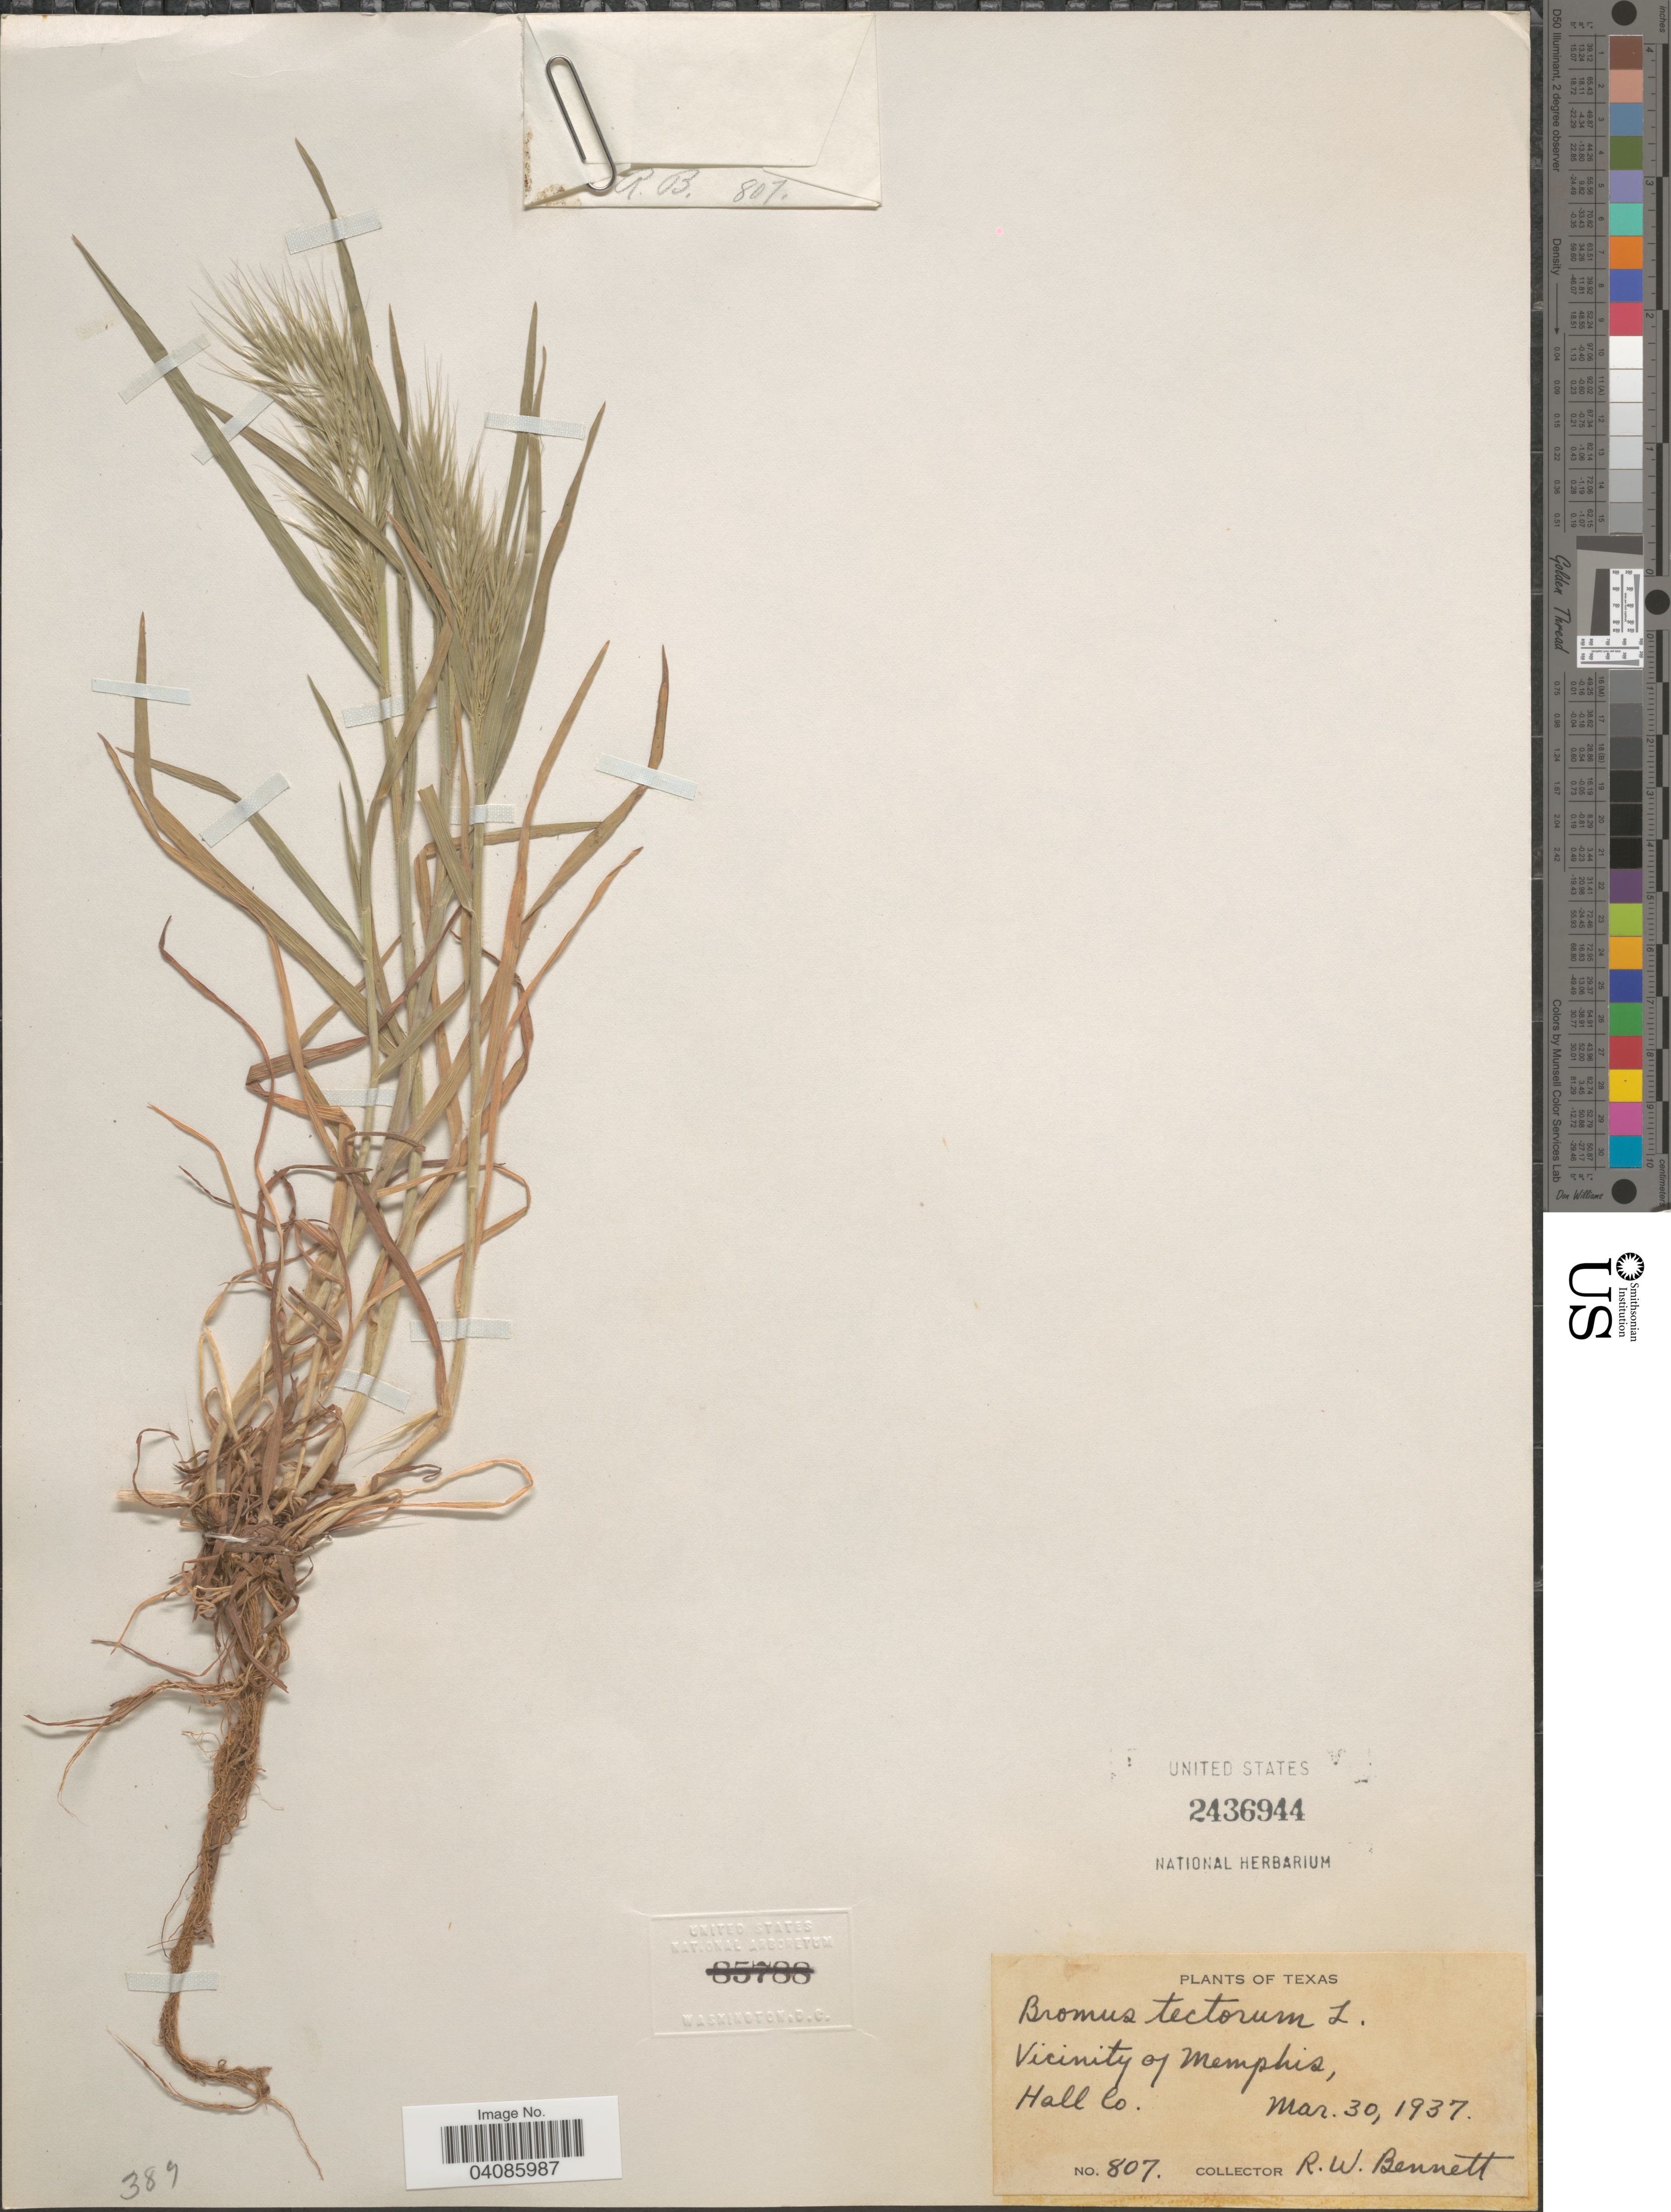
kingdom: Plantae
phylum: Tracheophyta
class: Liliopsida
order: Poales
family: Poaceae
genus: Bromus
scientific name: Bromus tectorum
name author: L.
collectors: R. W. Bennett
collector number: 807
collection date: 1937-03-30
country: United States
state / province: Texas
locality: Vicinity of Memphis, Hall Co.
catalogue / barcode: US 2436944